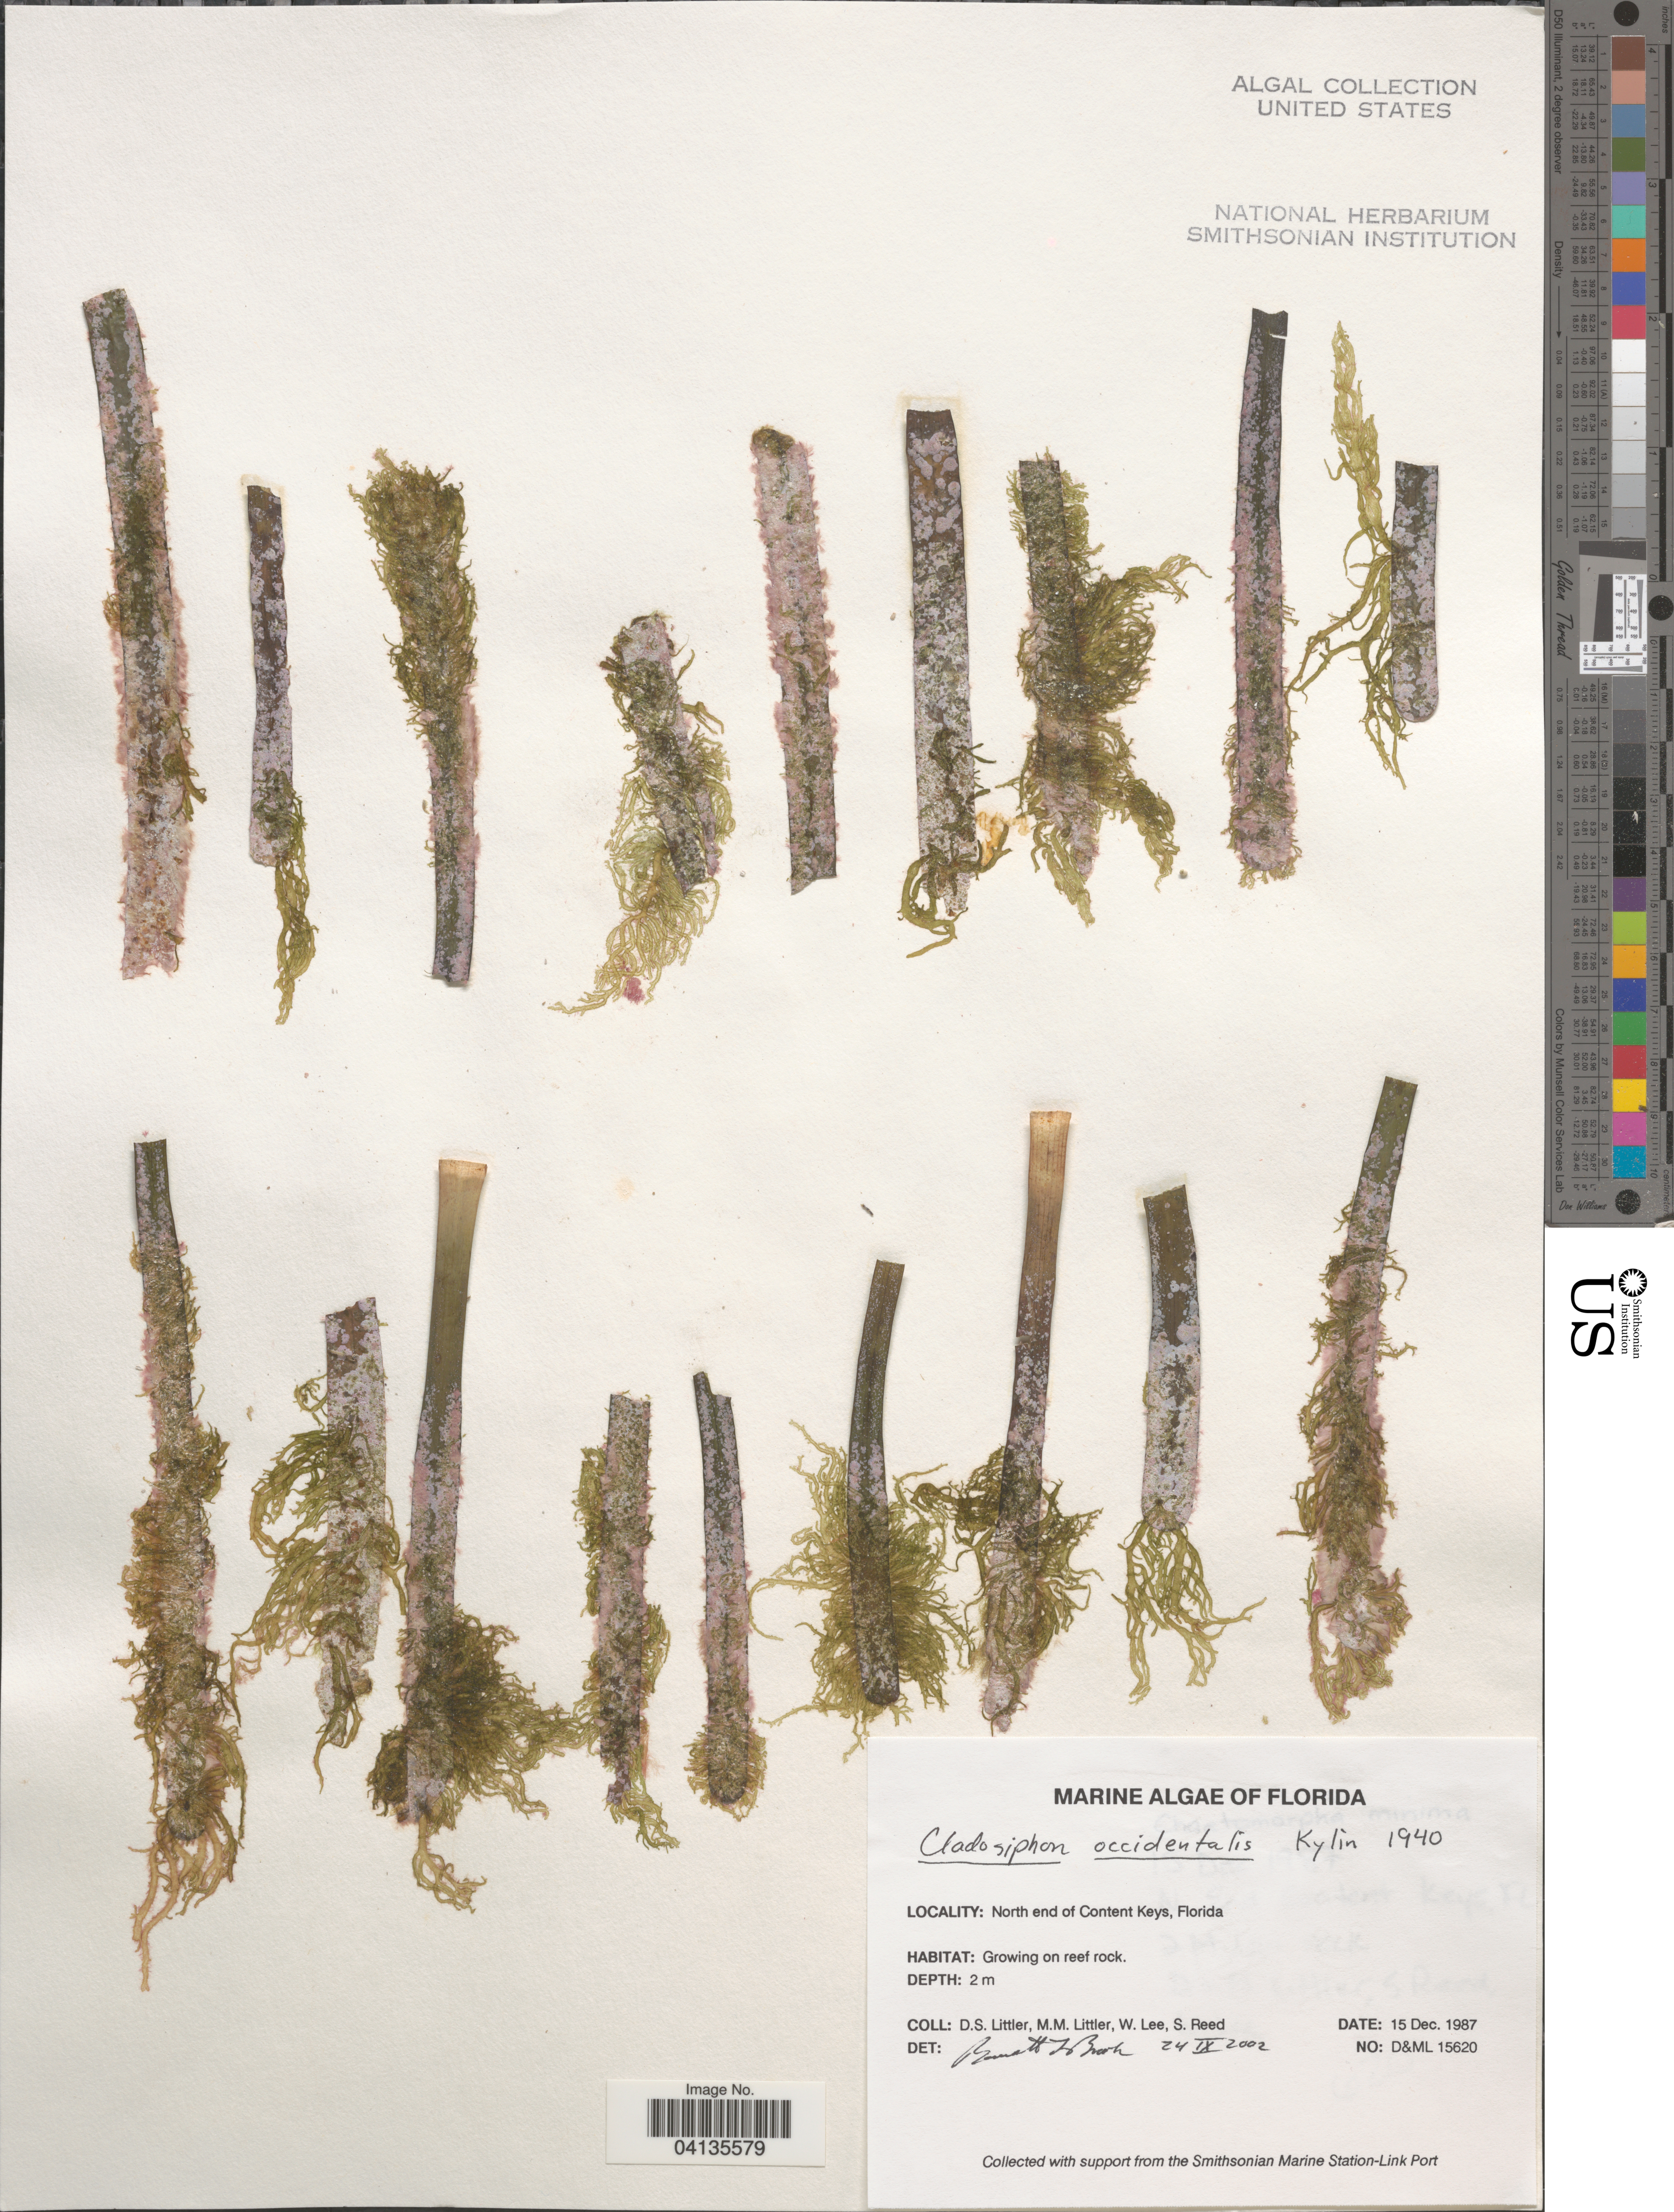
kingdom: Chromista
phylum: Ochrophyta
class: Phaeophyceae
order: Ectocarpales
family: Chordariaceae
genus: Cladosiphon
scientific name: Cladosiphon occidentalis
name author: Kylin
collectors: D. S. Littler, W. Lee & S. Reed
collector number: D&ML15620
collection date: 1987-12-15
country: United States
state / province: Florida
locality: North end of Content Keys.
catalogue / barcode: US 238608